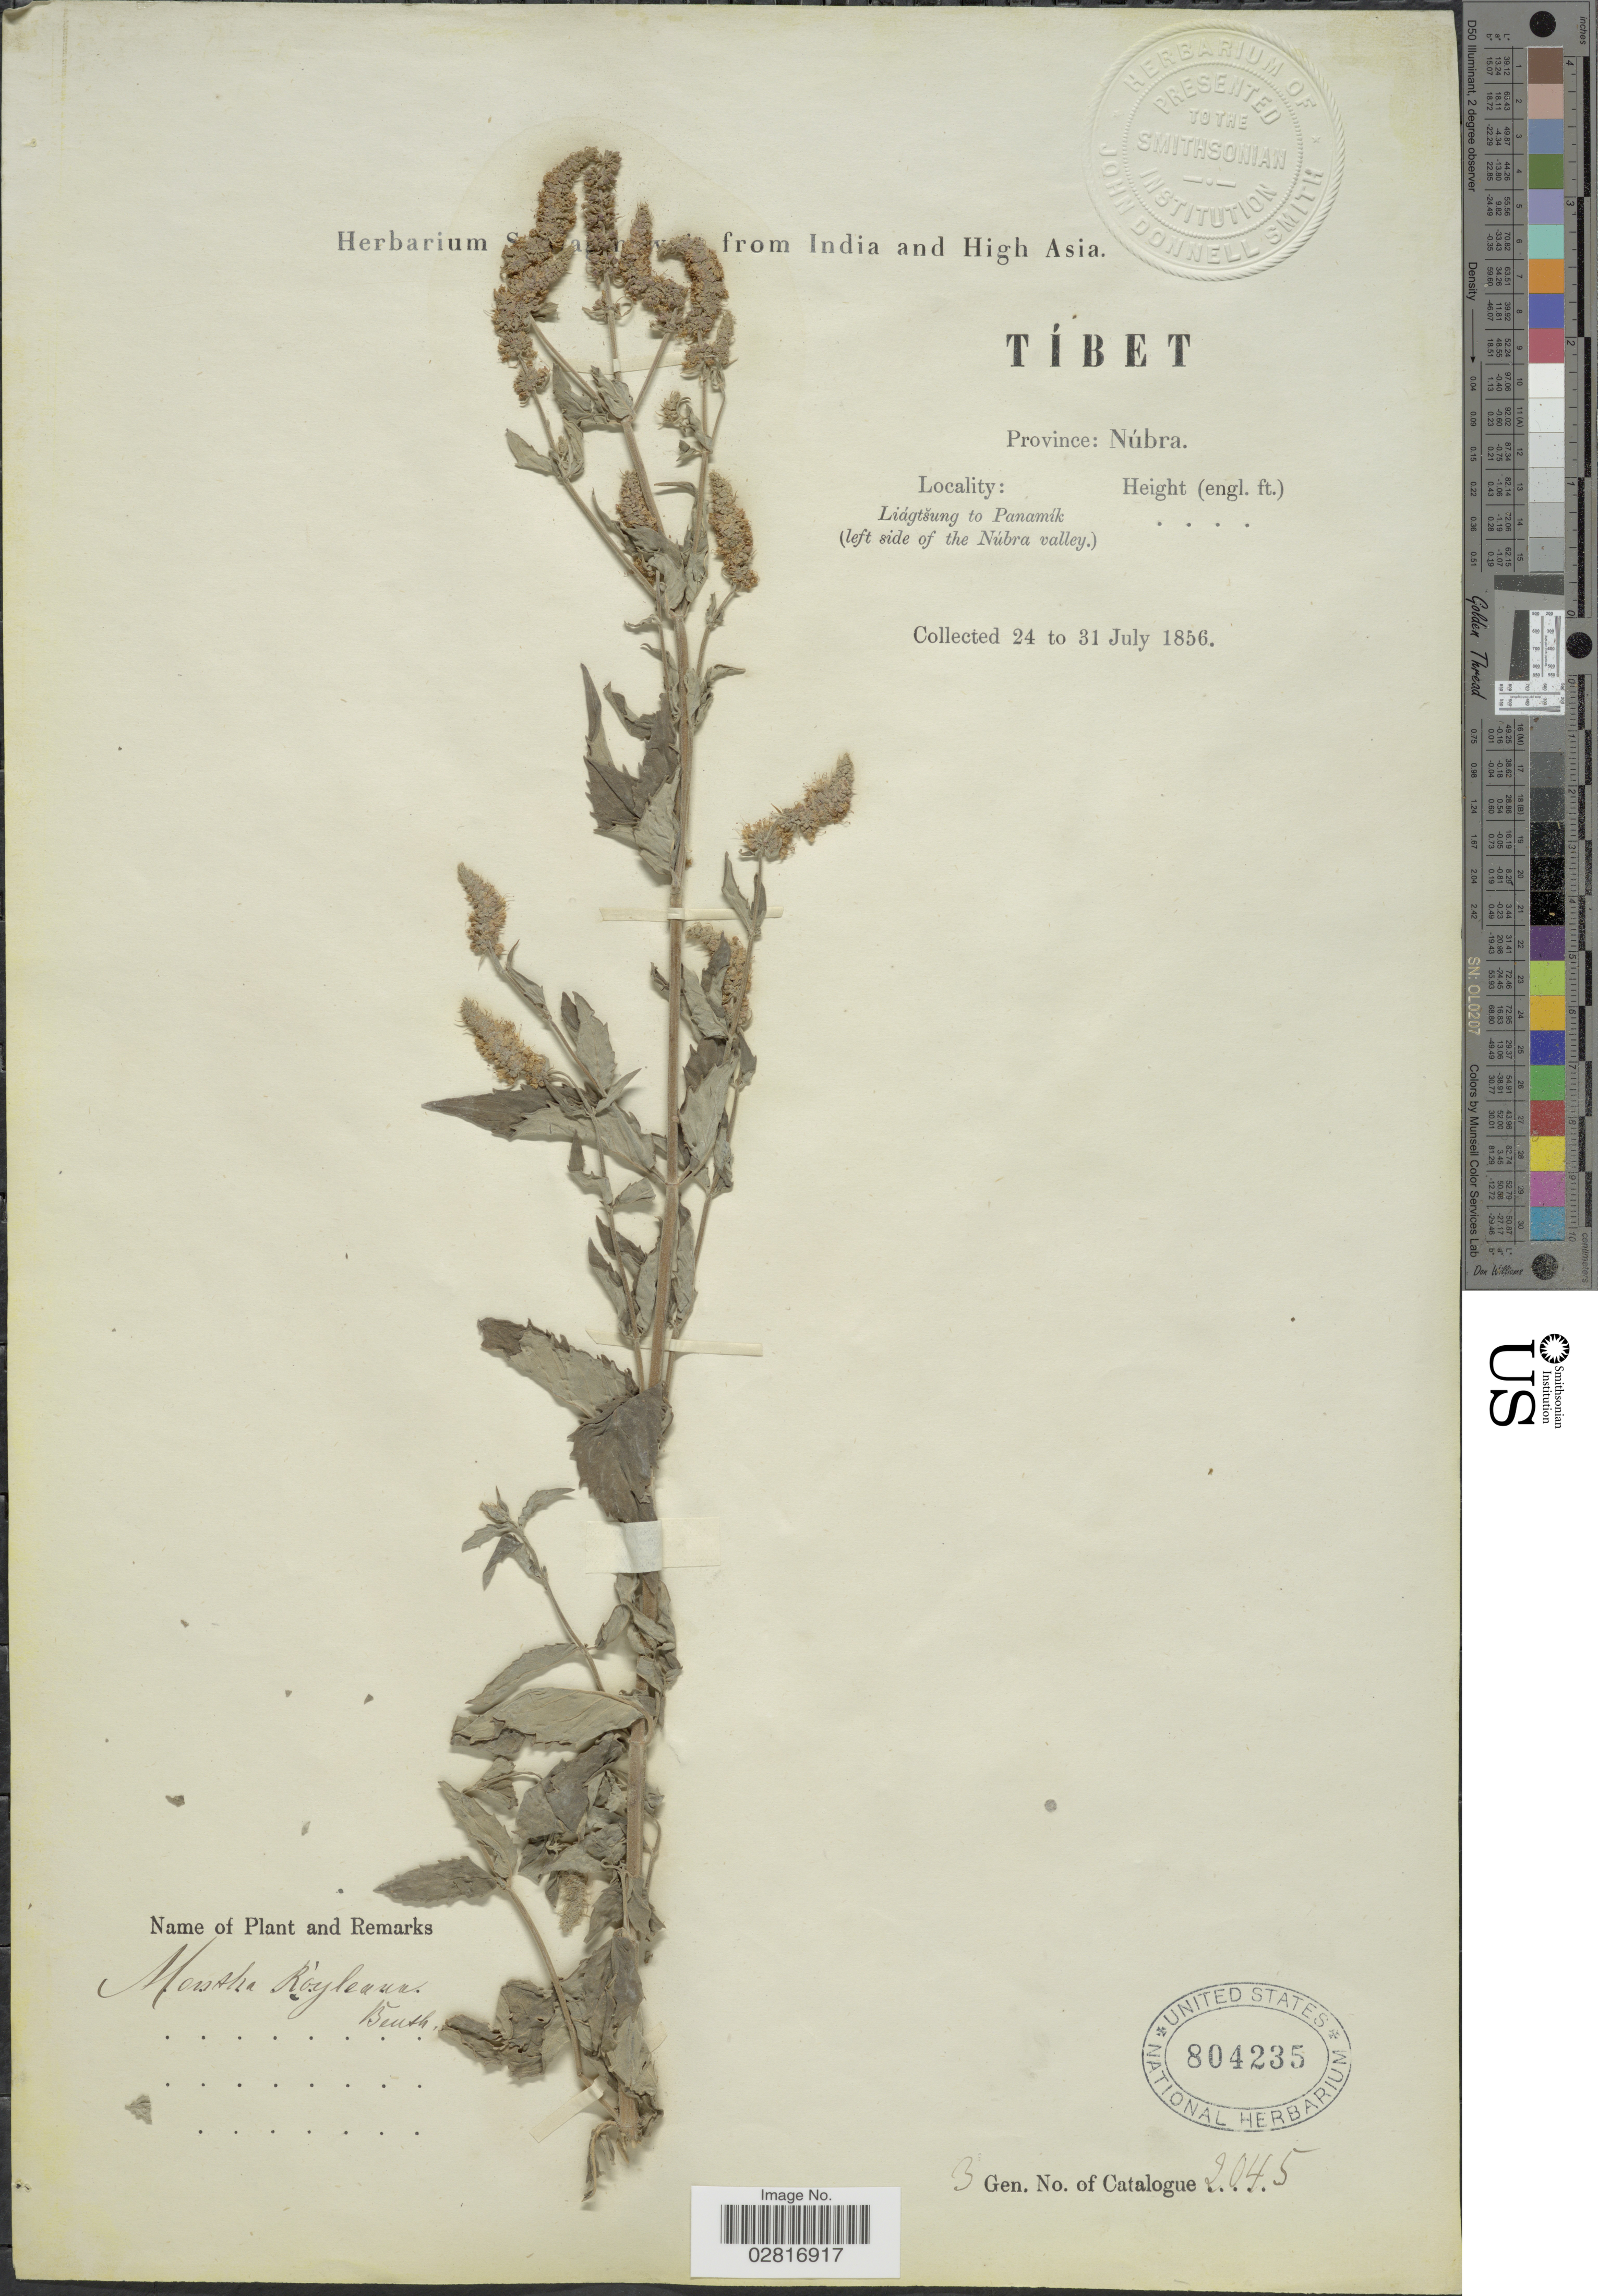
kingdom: Plantae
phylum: Tracheophyta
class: Magnoliopsida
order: Lamiales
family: Lamiaceae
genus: Mentha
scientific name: Mentha royleana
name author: Wall. ex Benth.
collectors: ex herb. Schlagintweit from India and High Asia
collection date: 1856-07-24/1856-07-31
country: China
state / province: Xizang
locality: Tíbet, Province: Núbra, Liágtšung to Panamík (left side of the Núbra valley.)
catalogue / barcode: US 804235